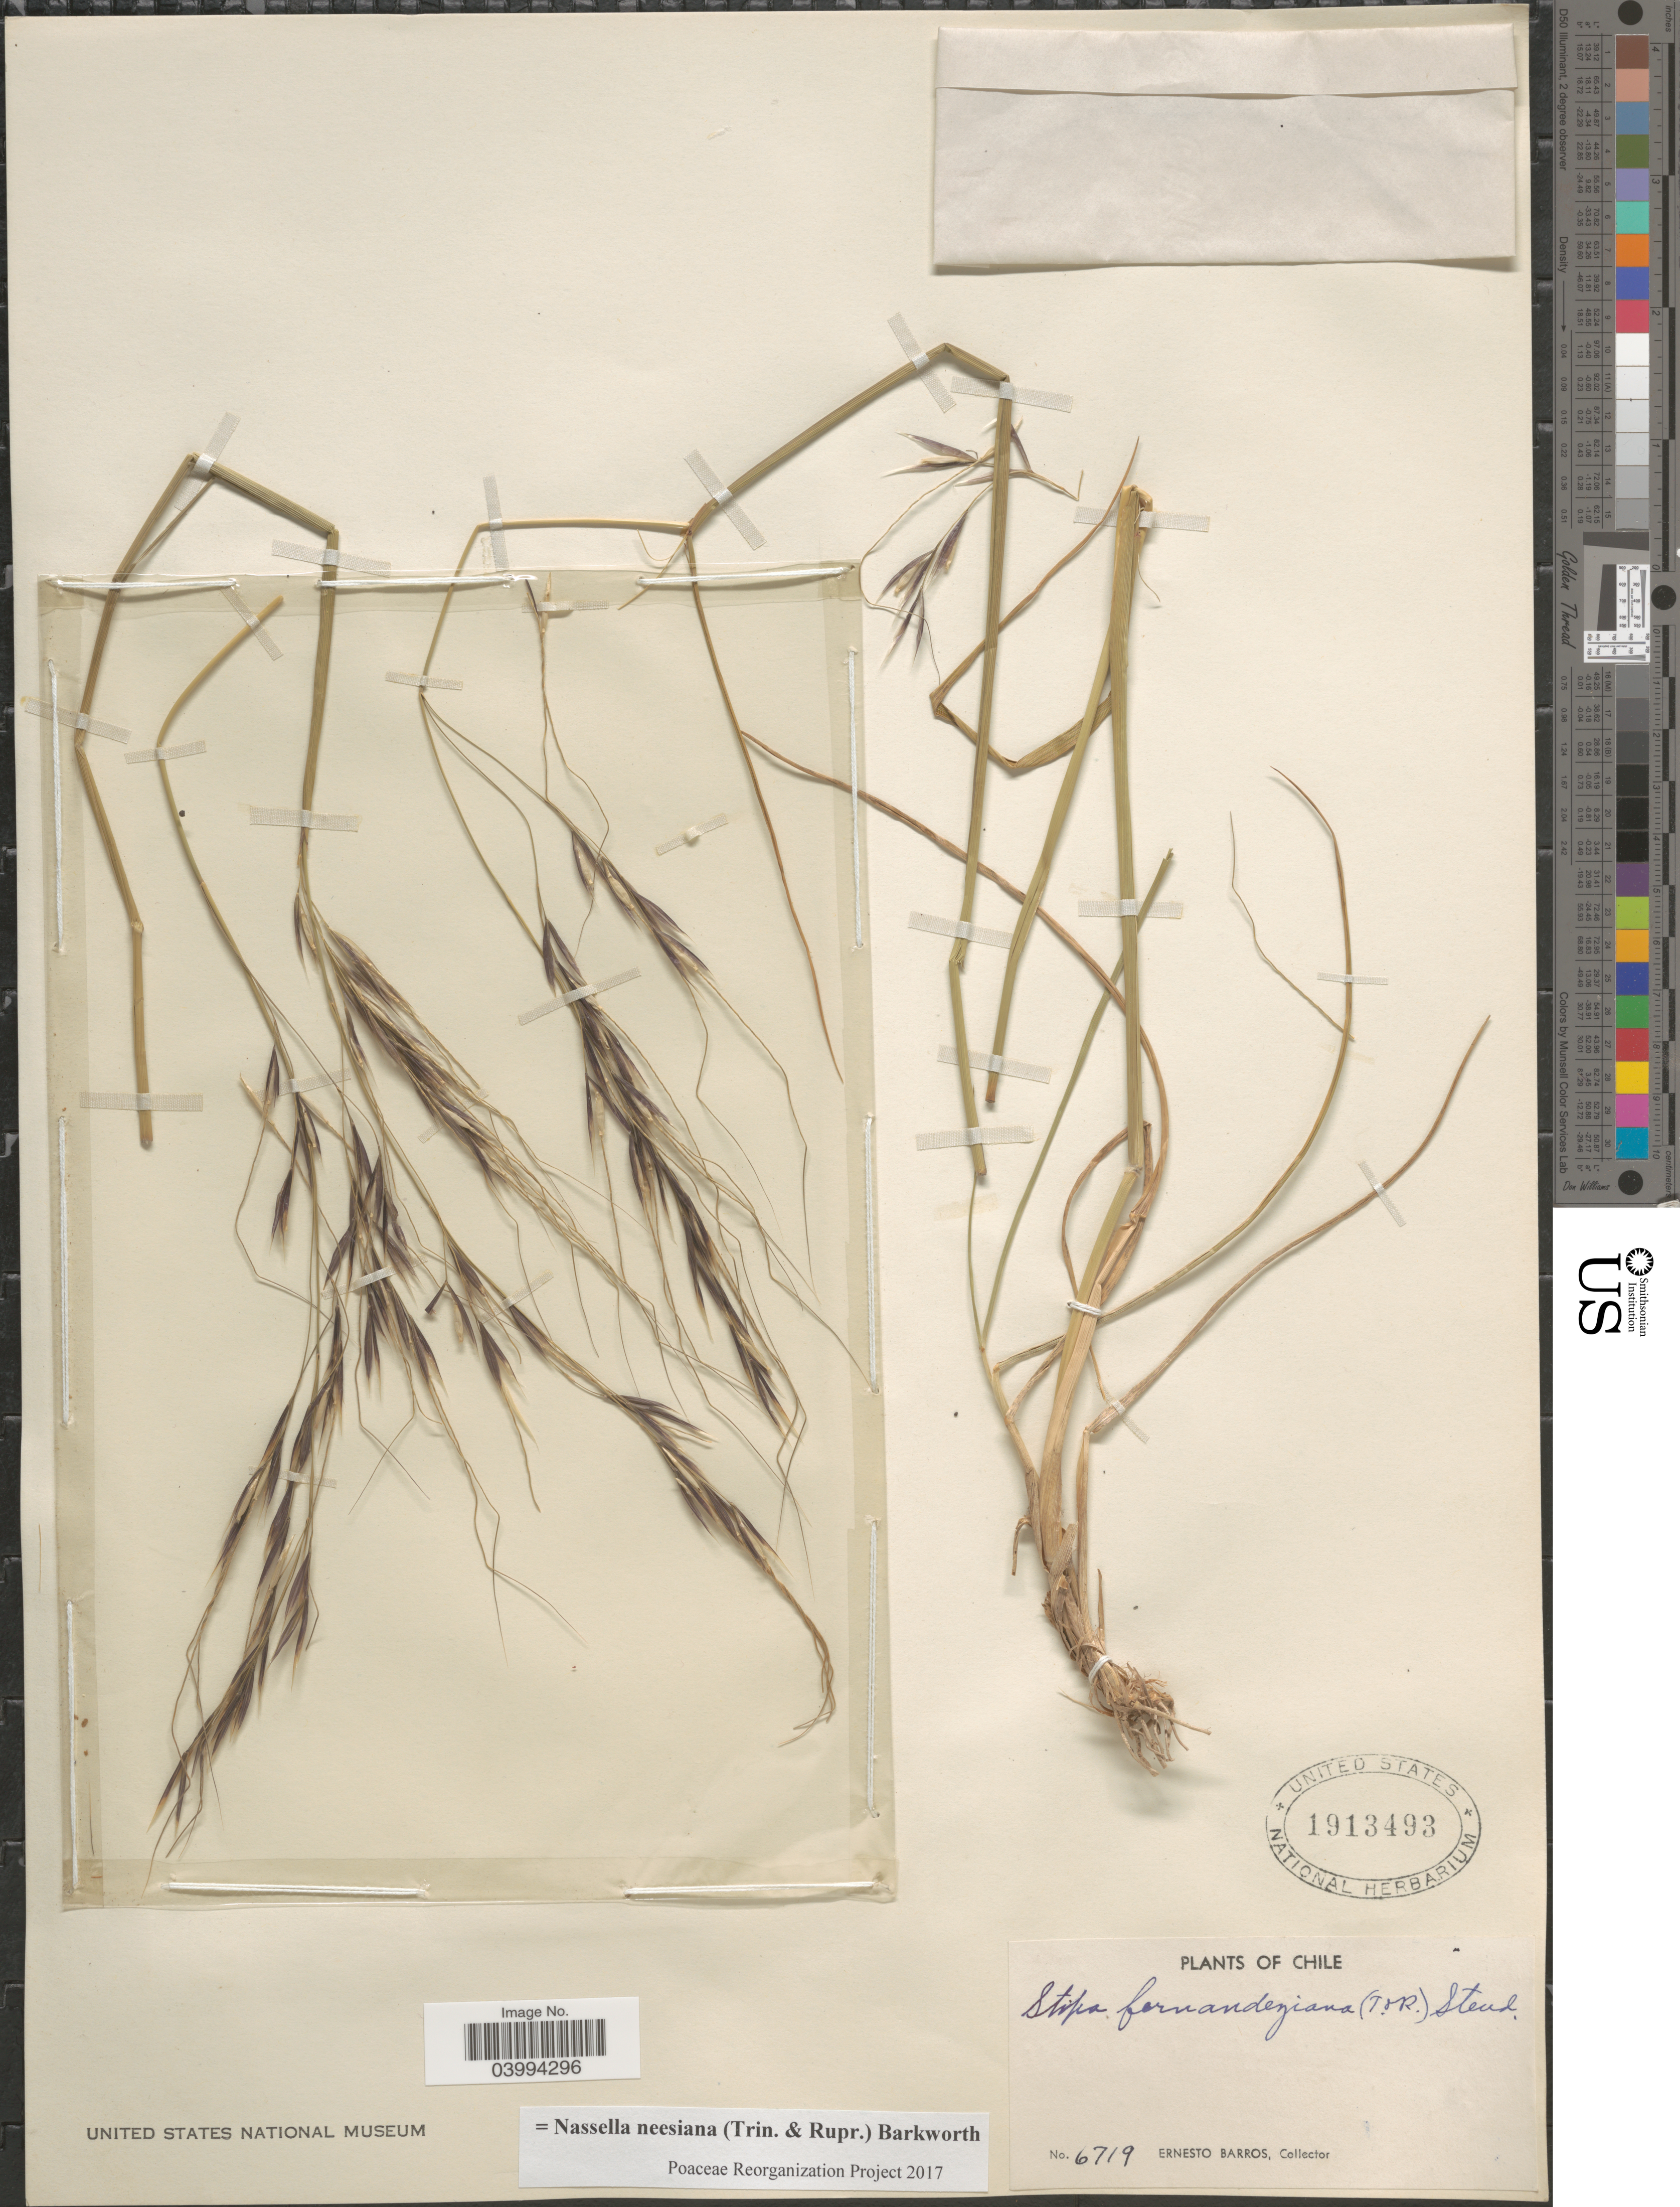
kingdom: Plantae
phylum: Tracheophyta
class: Liliopsida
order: Poales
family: Poaceae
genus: Nassella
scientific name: Nassella neesiana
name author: (Trin. & Rupr.) Barkworth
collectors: E. Barros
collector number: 6719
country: Chile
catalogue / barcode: US 1913493